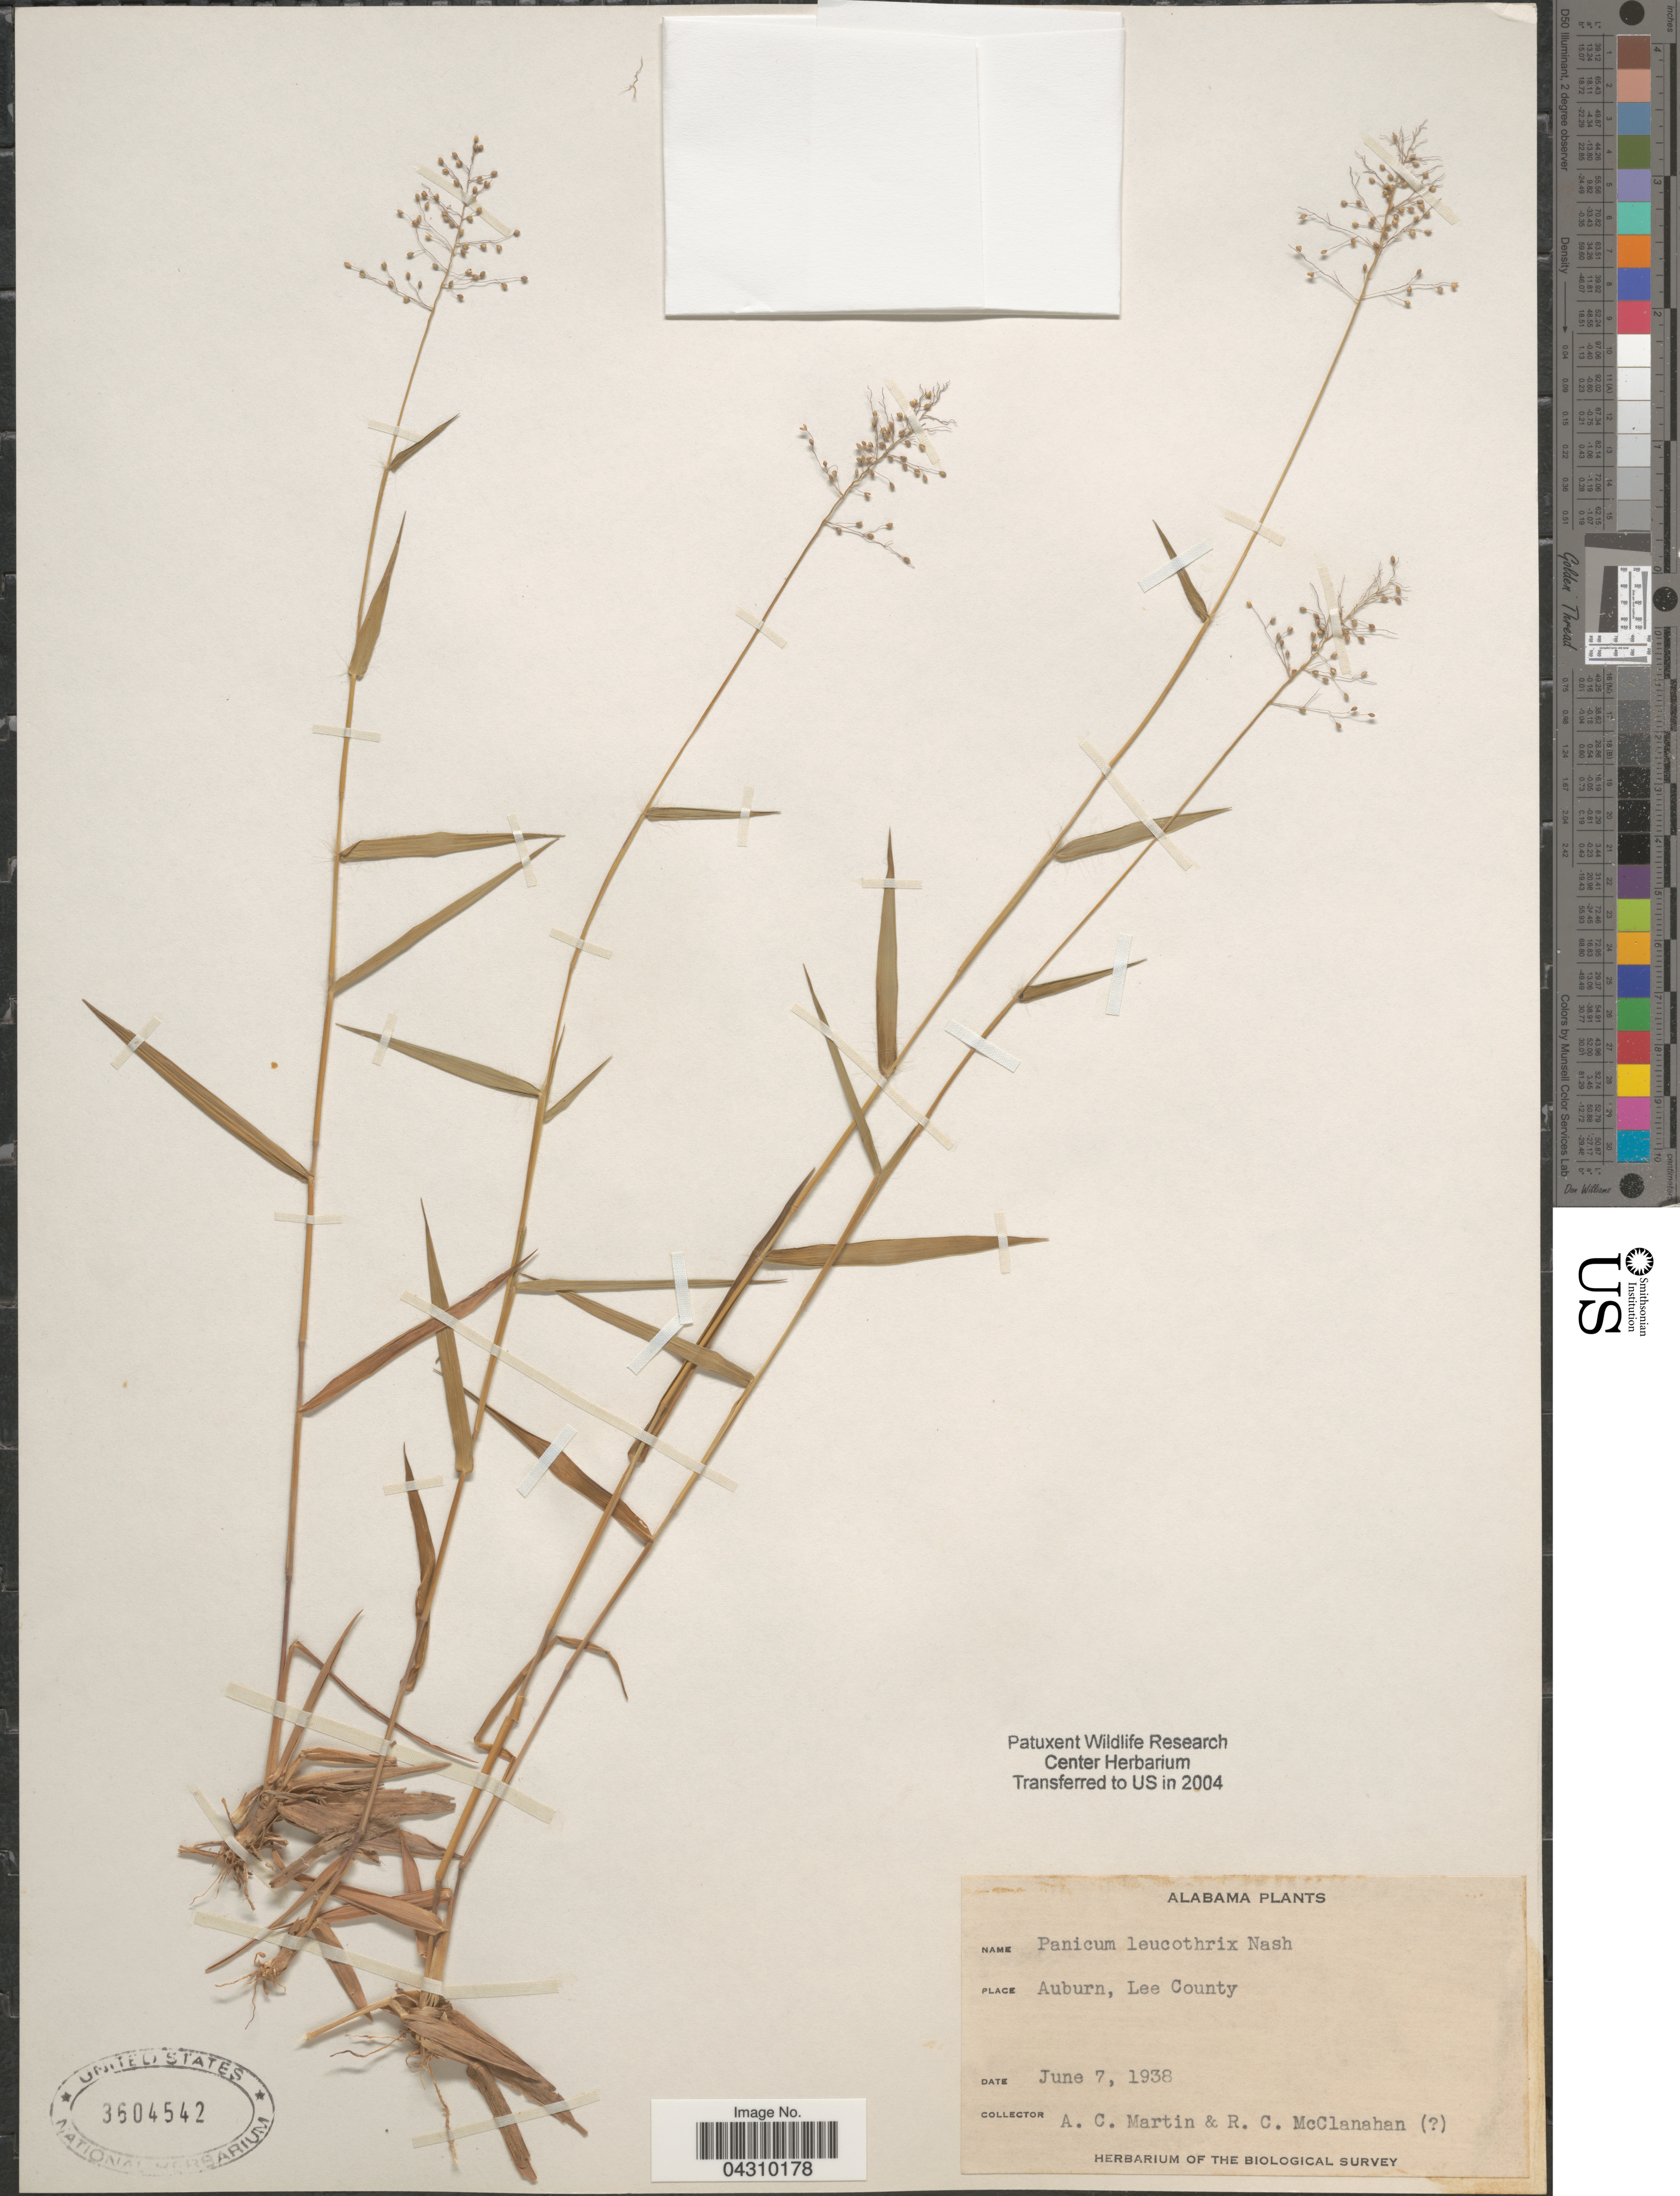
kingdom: Plantae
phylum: Tracheophyta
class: Liliopsida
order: Poales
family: Poaceae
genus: Dichanthelium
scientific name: Dichanthelium acuminatum var. acuminatum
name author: (Sw.) Gould & C.A. Clark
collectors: A. C. Martin & R. McClanahan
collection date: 1938-06-07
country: United States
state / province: Alabama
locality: Auburn, Lee County. The Biological Survey.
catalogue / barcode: US 3604542